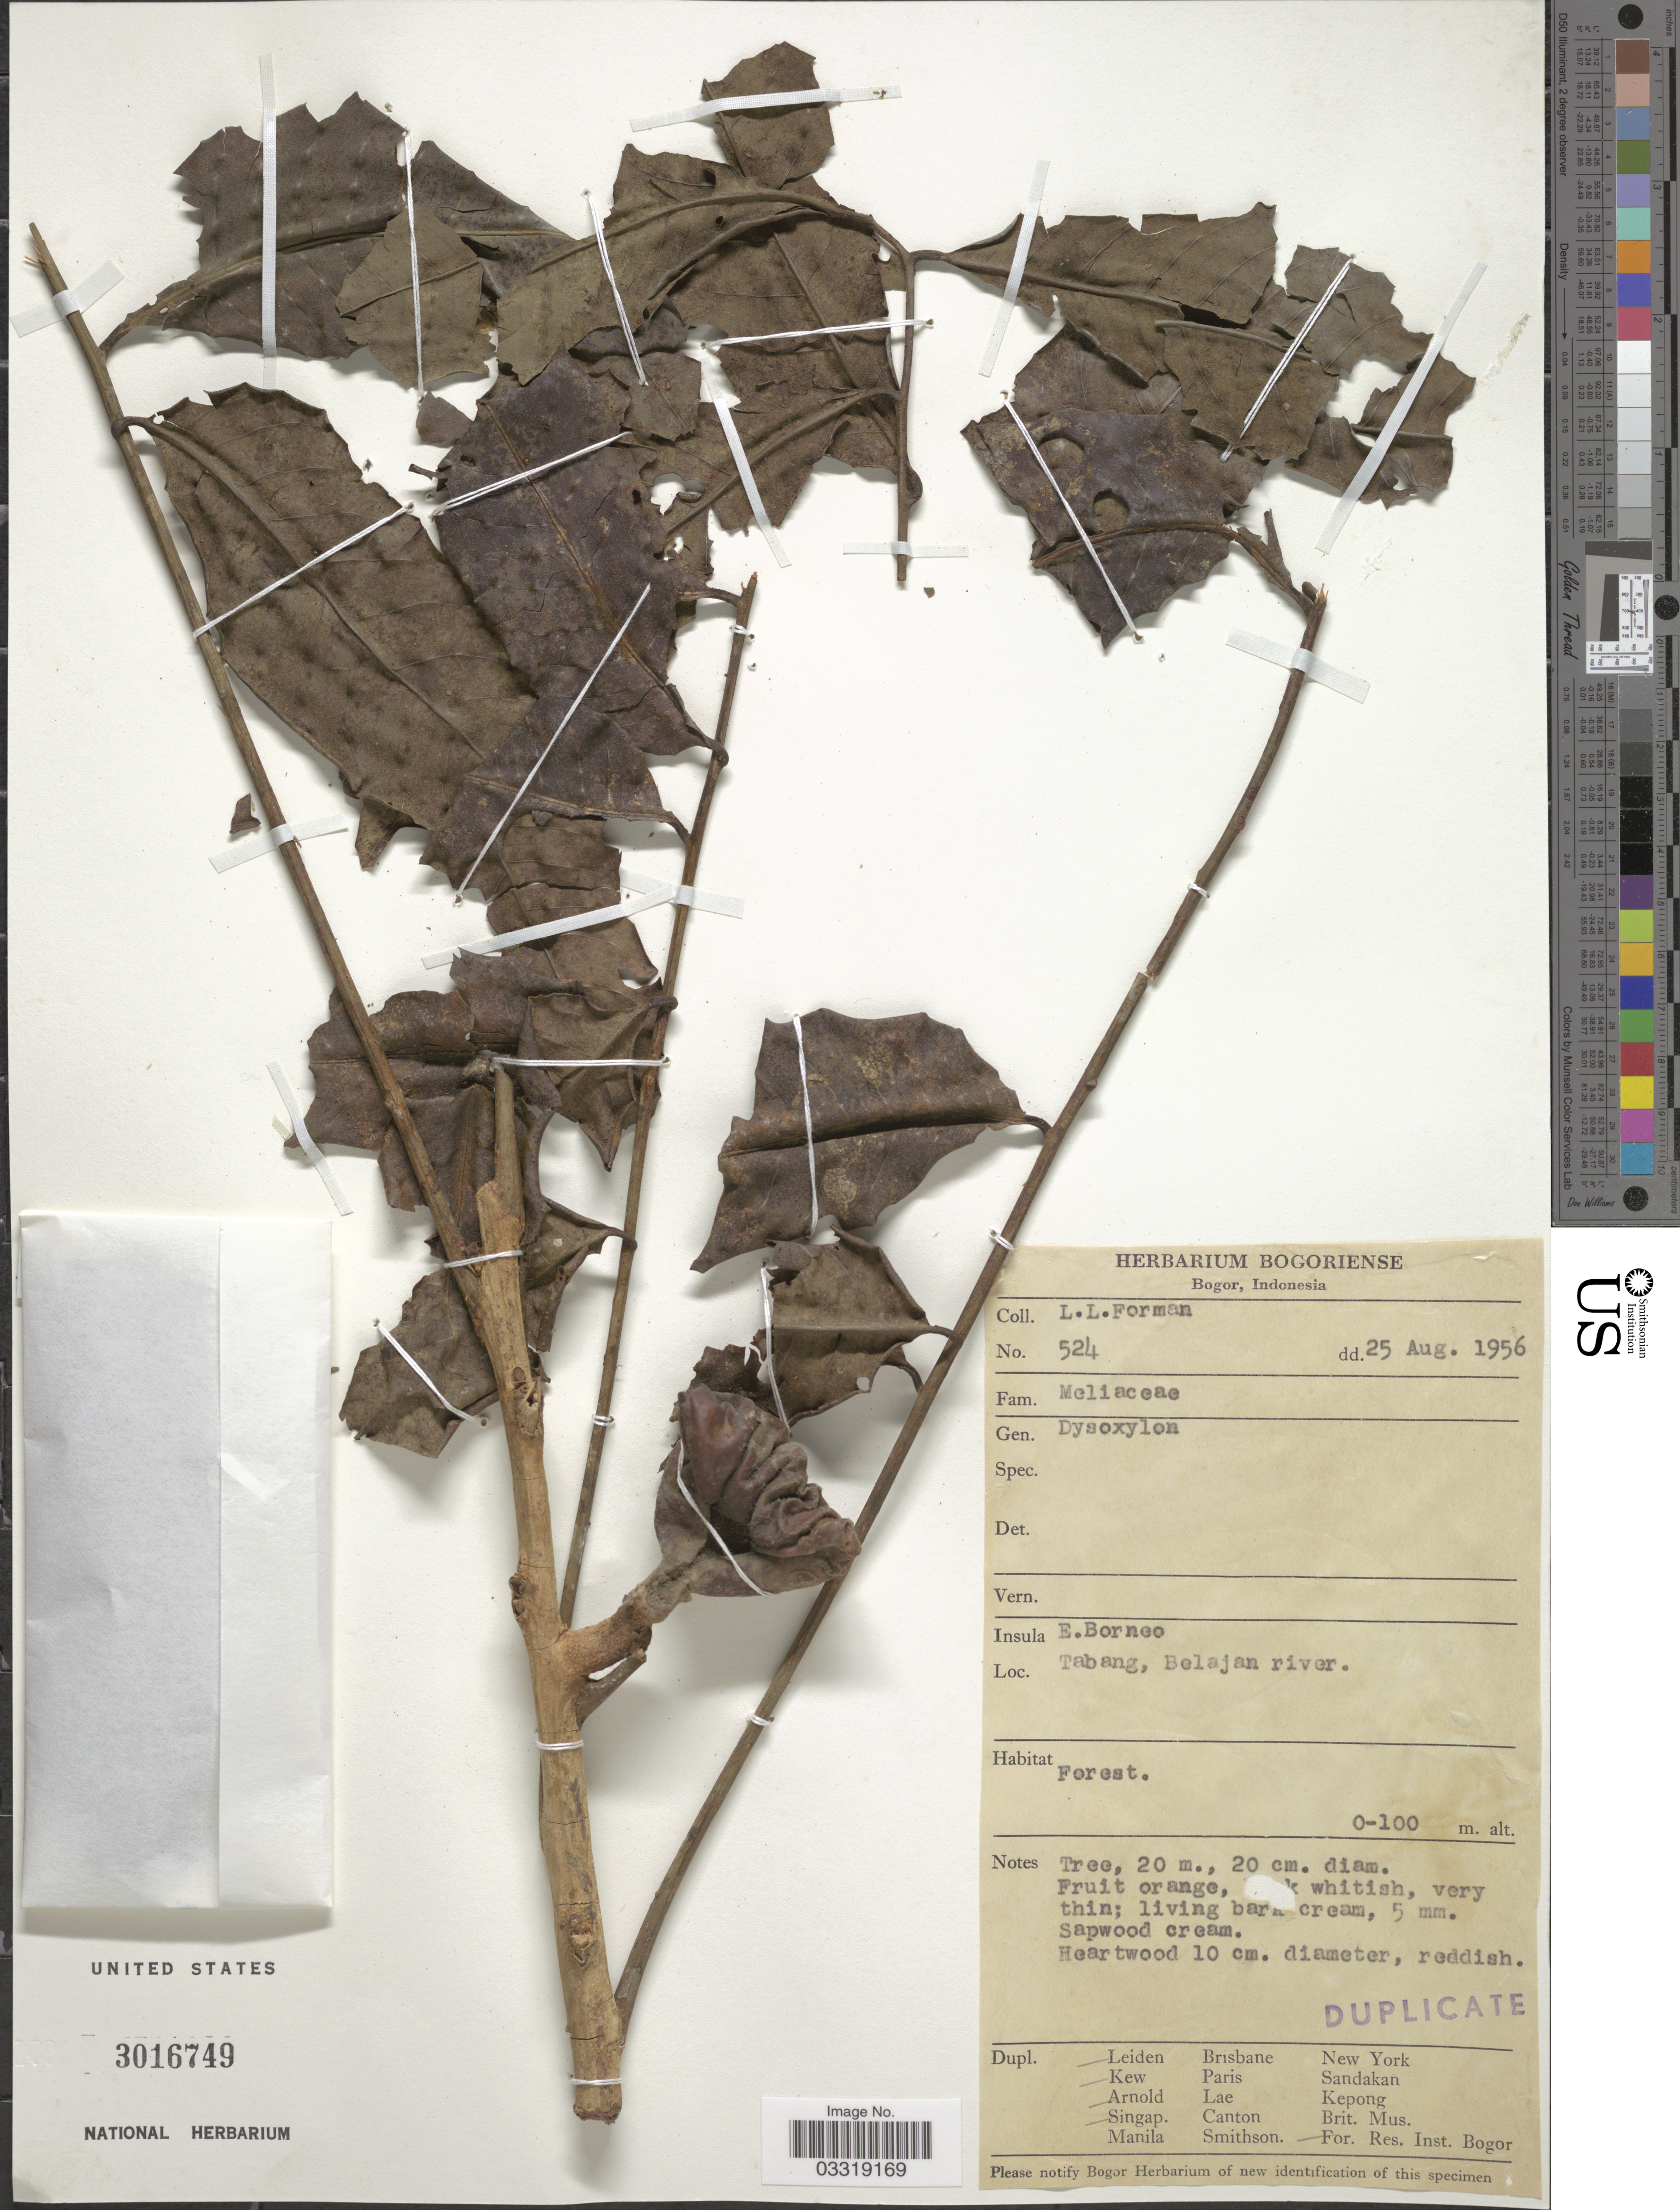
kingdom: Plantae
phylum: Tracheophyta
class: Magnoliopsida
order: Sapindales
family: Meliaceae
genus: Dysoxylum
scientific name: Dysoxylum cyrtobotryum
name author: Miq.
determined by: Mabberley, David J.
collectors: L. Forman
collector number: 524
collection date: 1956-08-25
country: Indonesia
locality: Insula E. Borneo. Tabang, Belajan river.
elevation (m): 0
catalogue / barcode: US 3016749